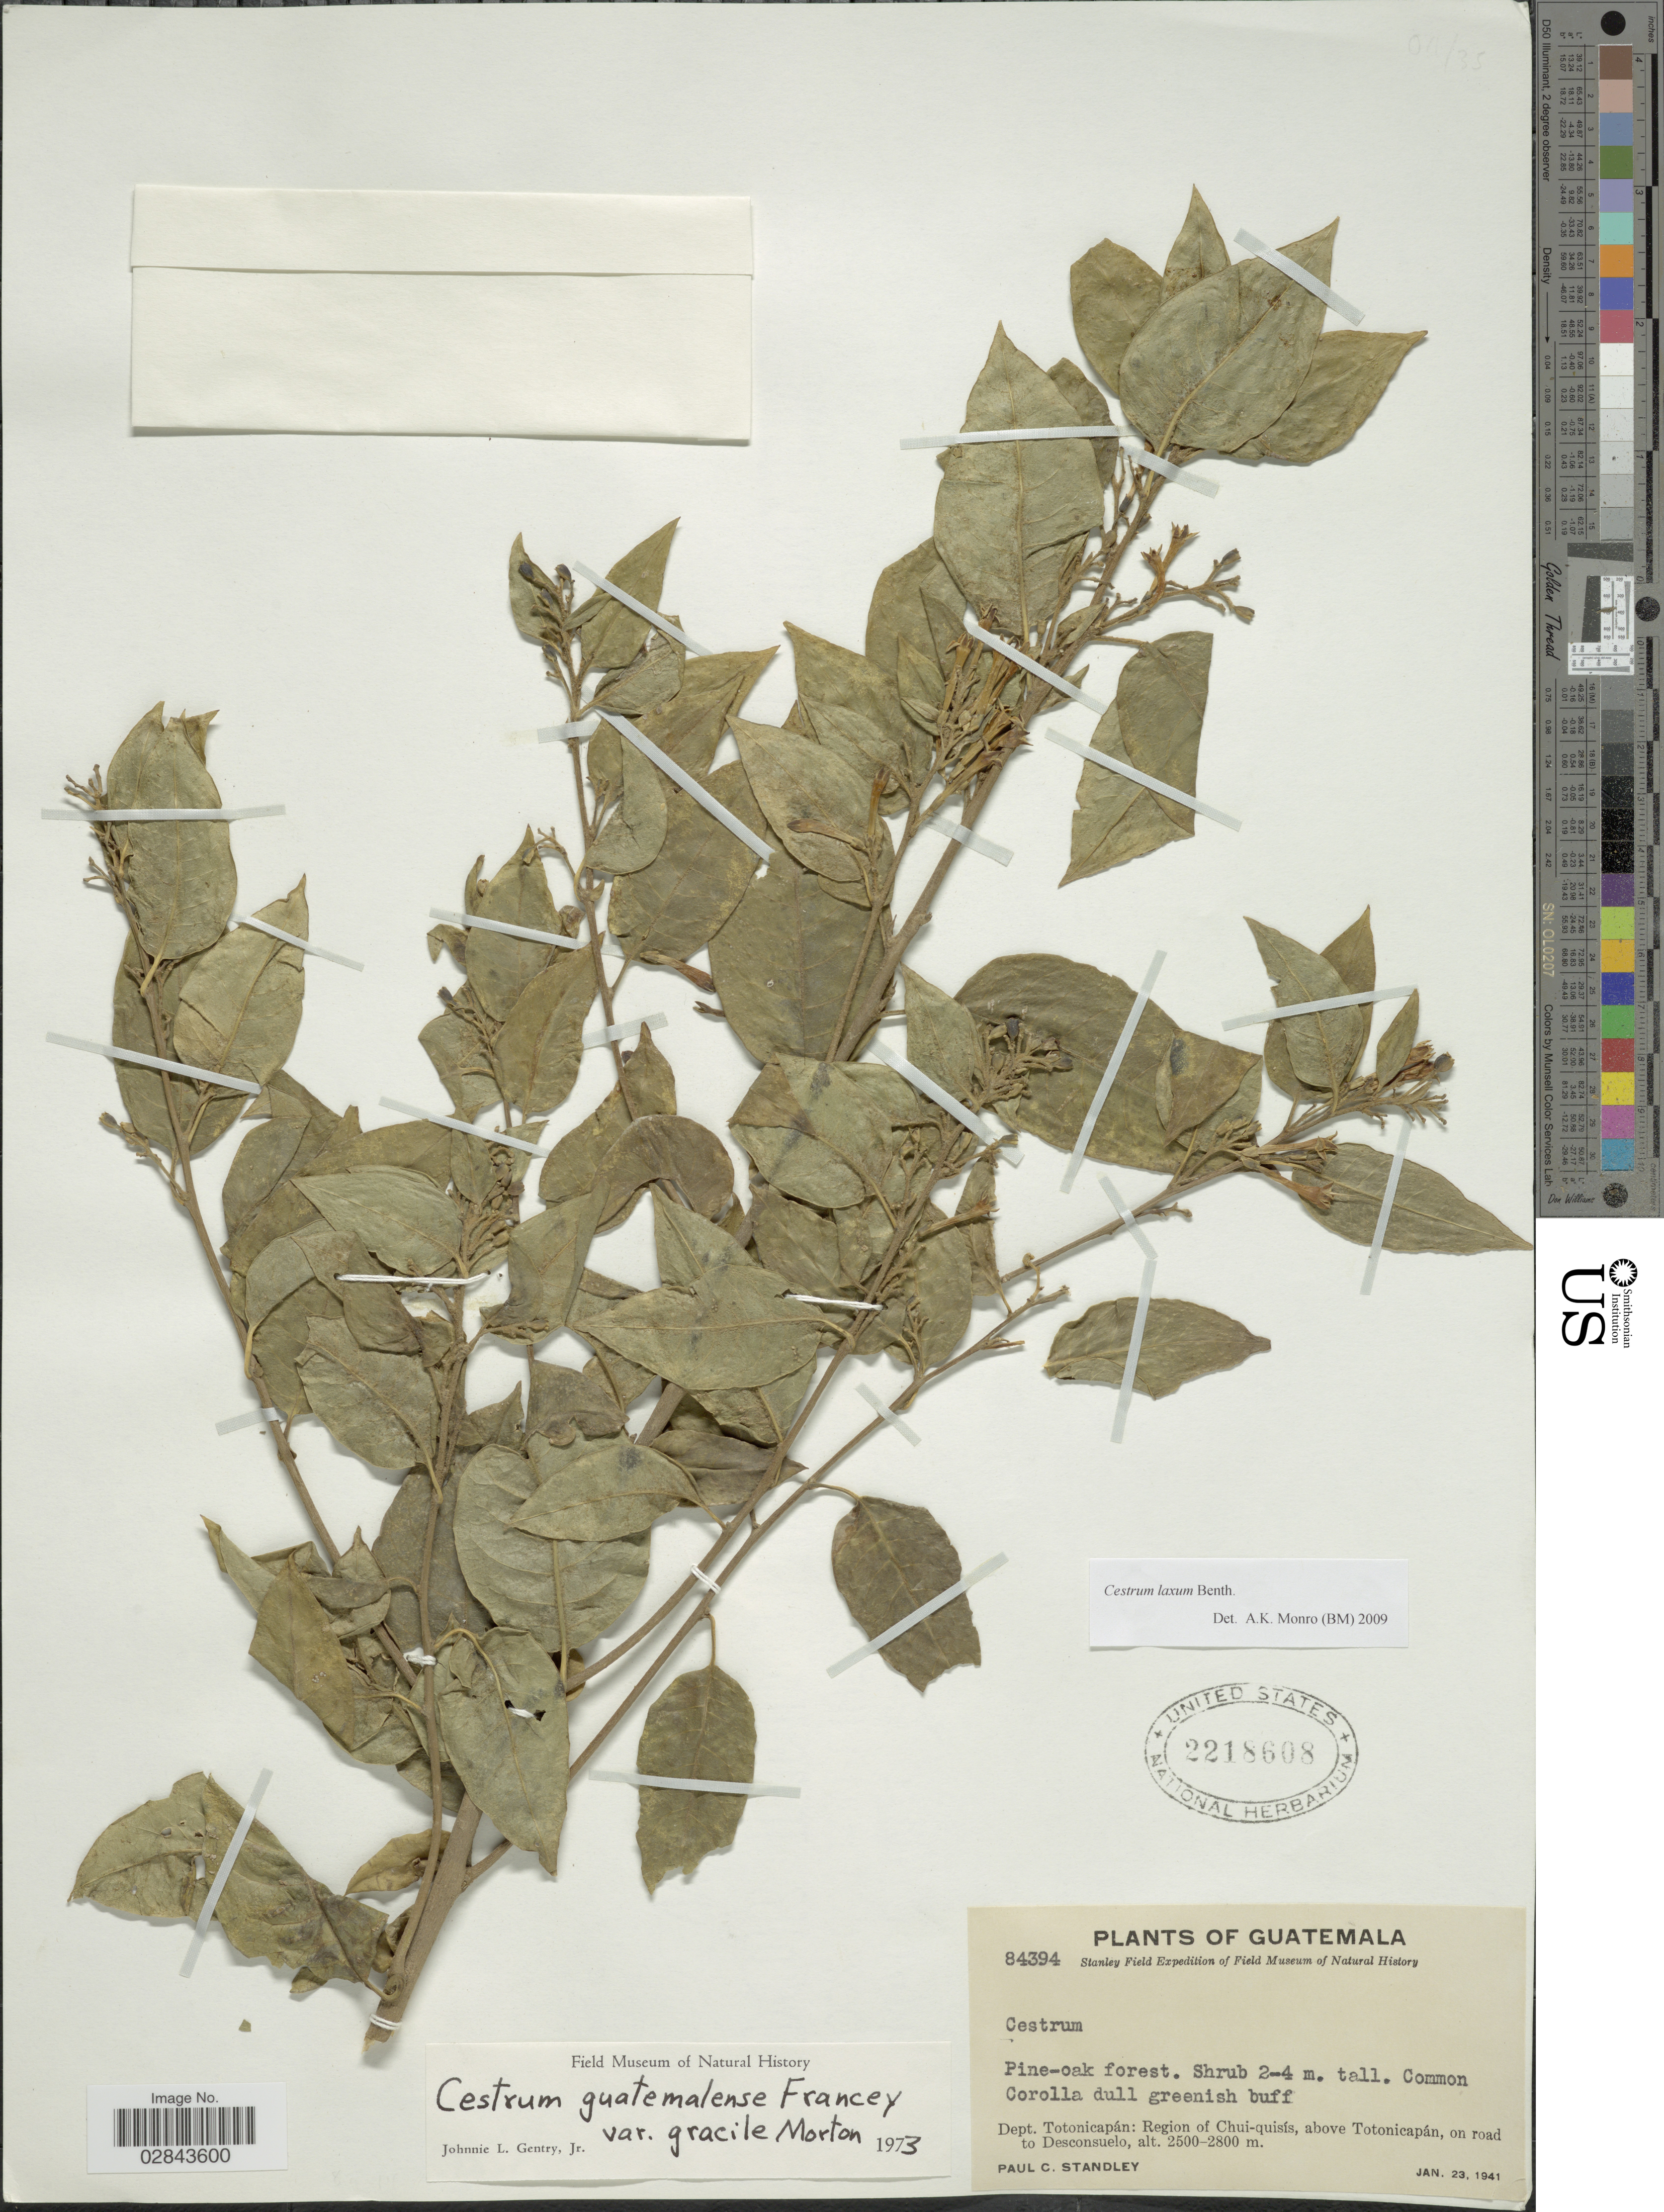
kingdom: Plantae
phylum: Tracheophyta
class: Magnoliopsida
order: Solanales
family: Solanaceae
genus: Cestrum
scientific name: Cestrum laxum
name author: Benth.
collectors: P. C. Standley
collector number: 84394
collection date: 1941-01-23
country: Guatemala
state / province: Totonicapan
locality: Dept. Totonicapán: Region of Chui-quisís, above Totonicapán, on road to Desconsuelo.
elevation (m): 2500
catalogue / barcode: US 2218608